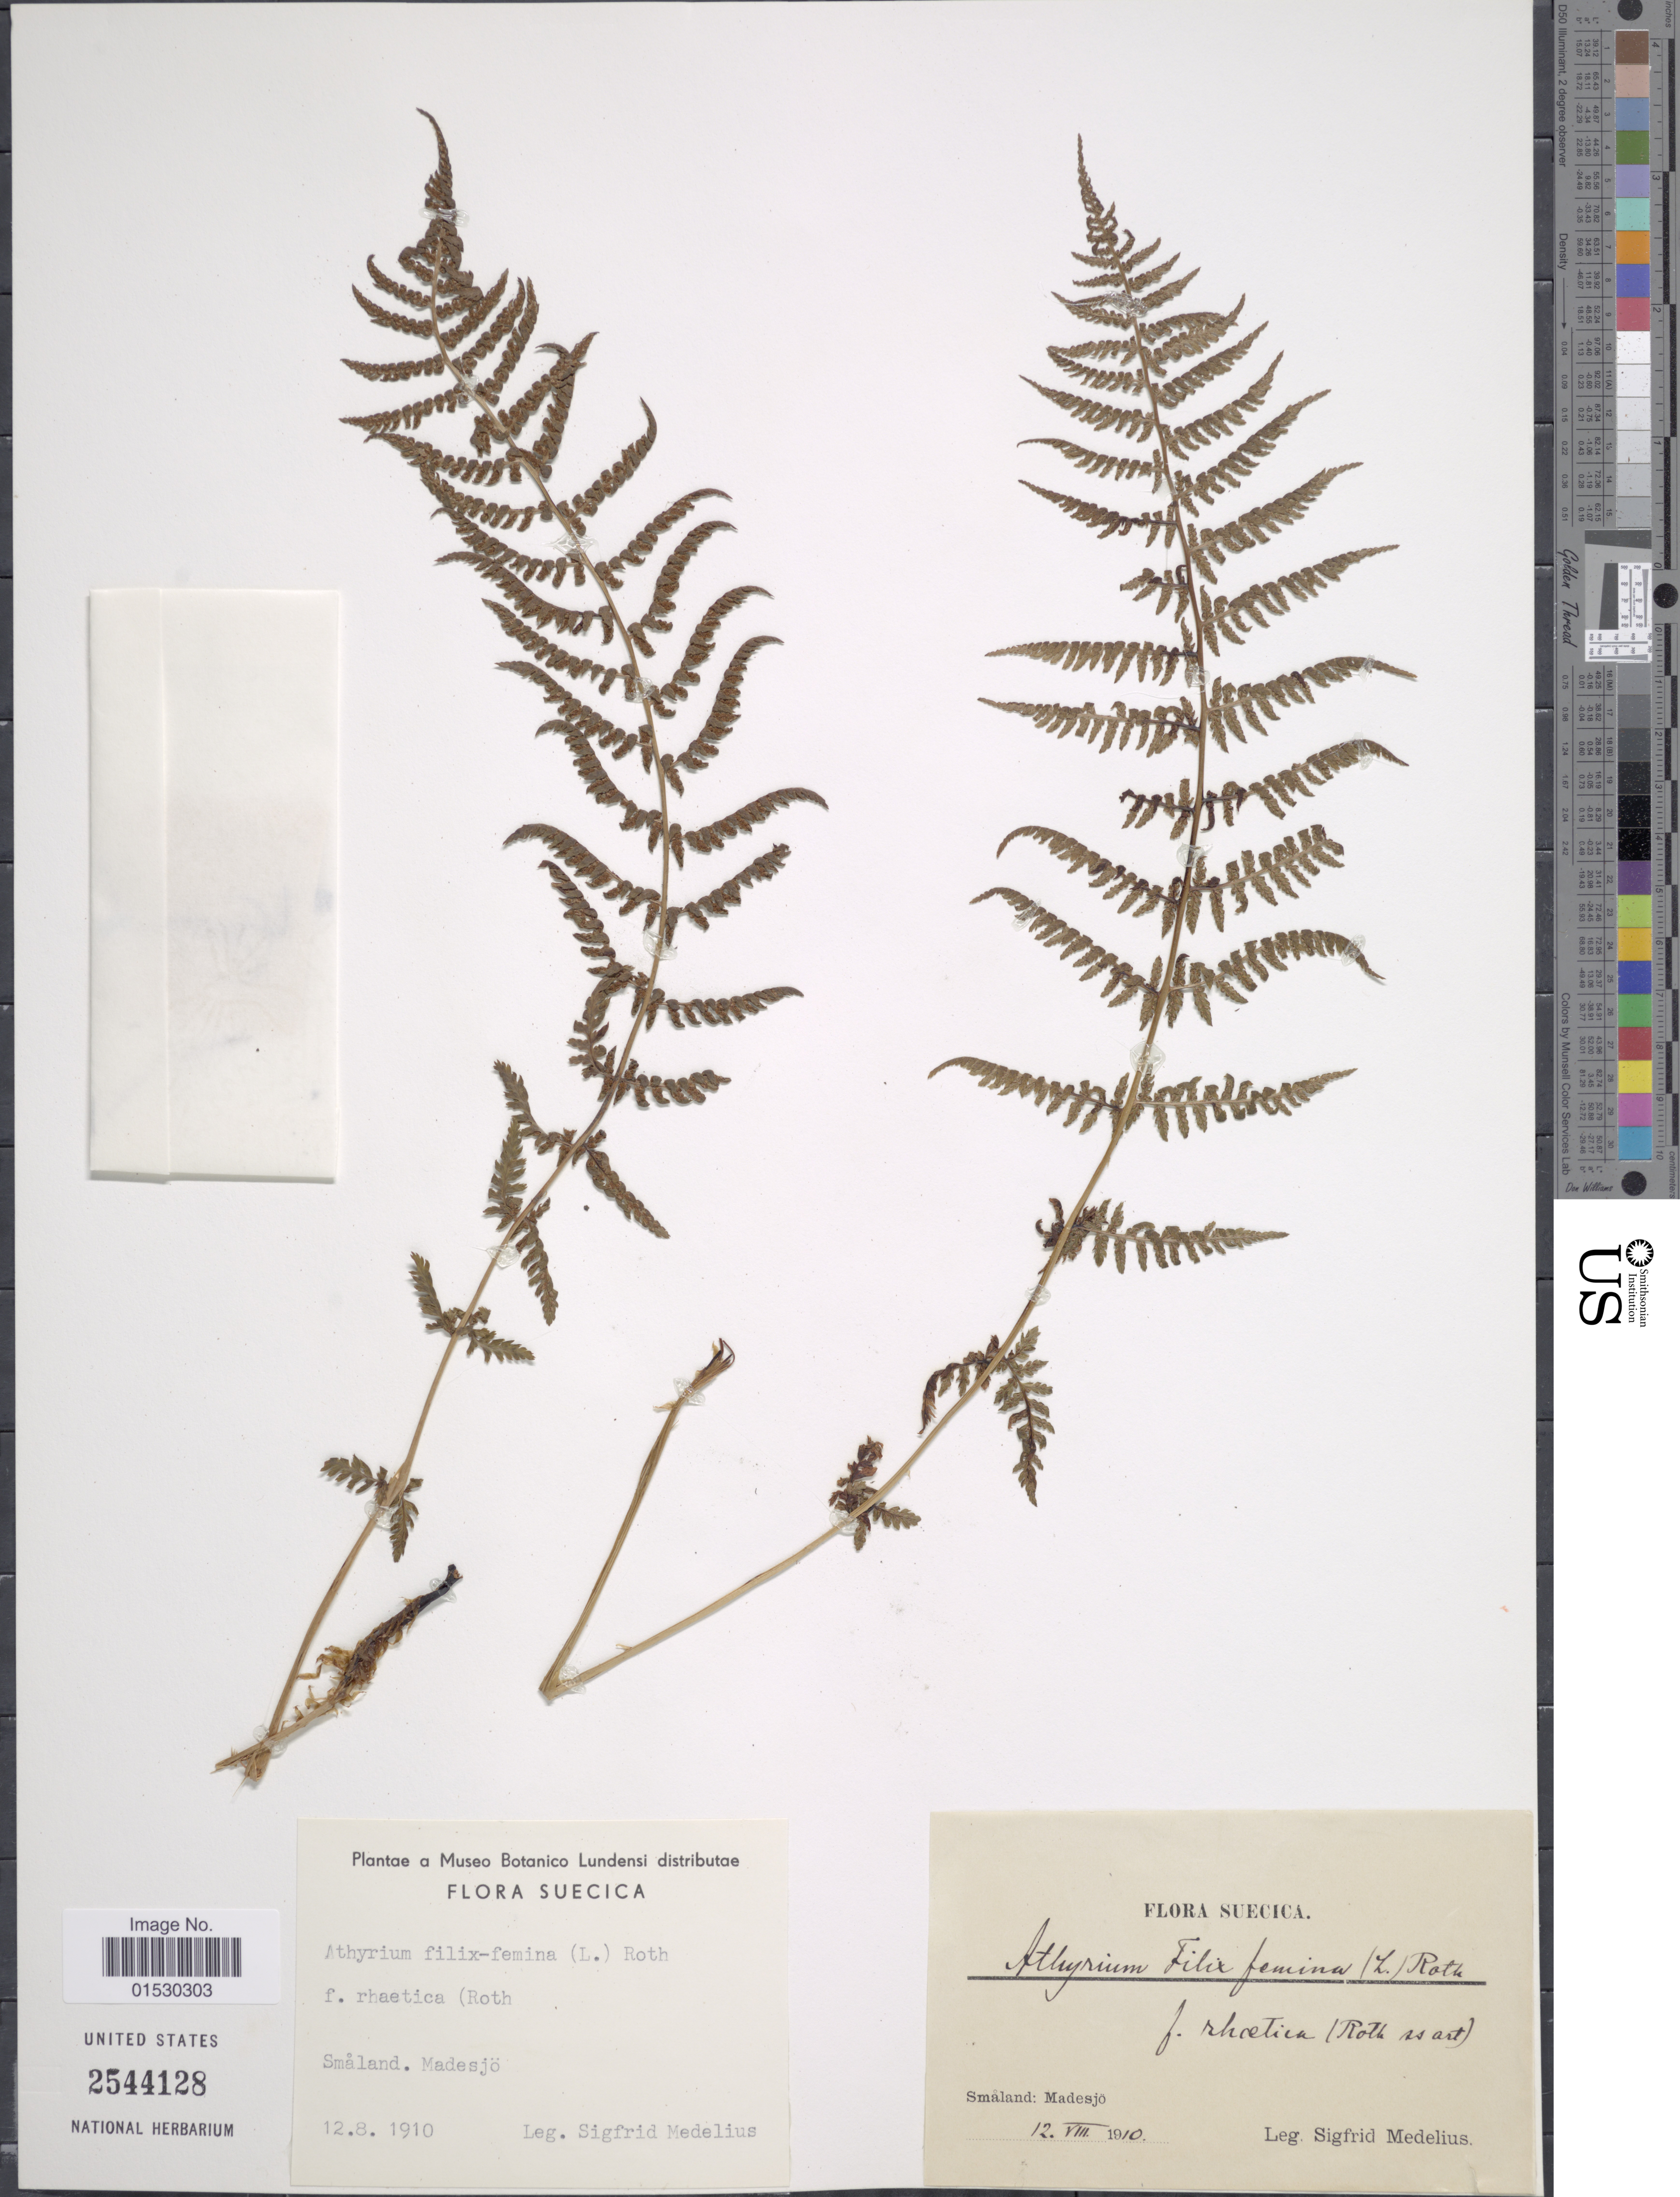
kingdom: Plantae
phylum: Tracheophyta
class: Polypodiopsida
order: Polypodiales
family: Athyriaceae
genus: Athyrium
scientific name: Athyrium filix-femina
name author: (L.) Roth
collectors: S. Medelius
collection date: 1910-08-12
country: Sweden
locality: Suecica, Smaland, Madesjo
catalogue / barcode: US 2544128